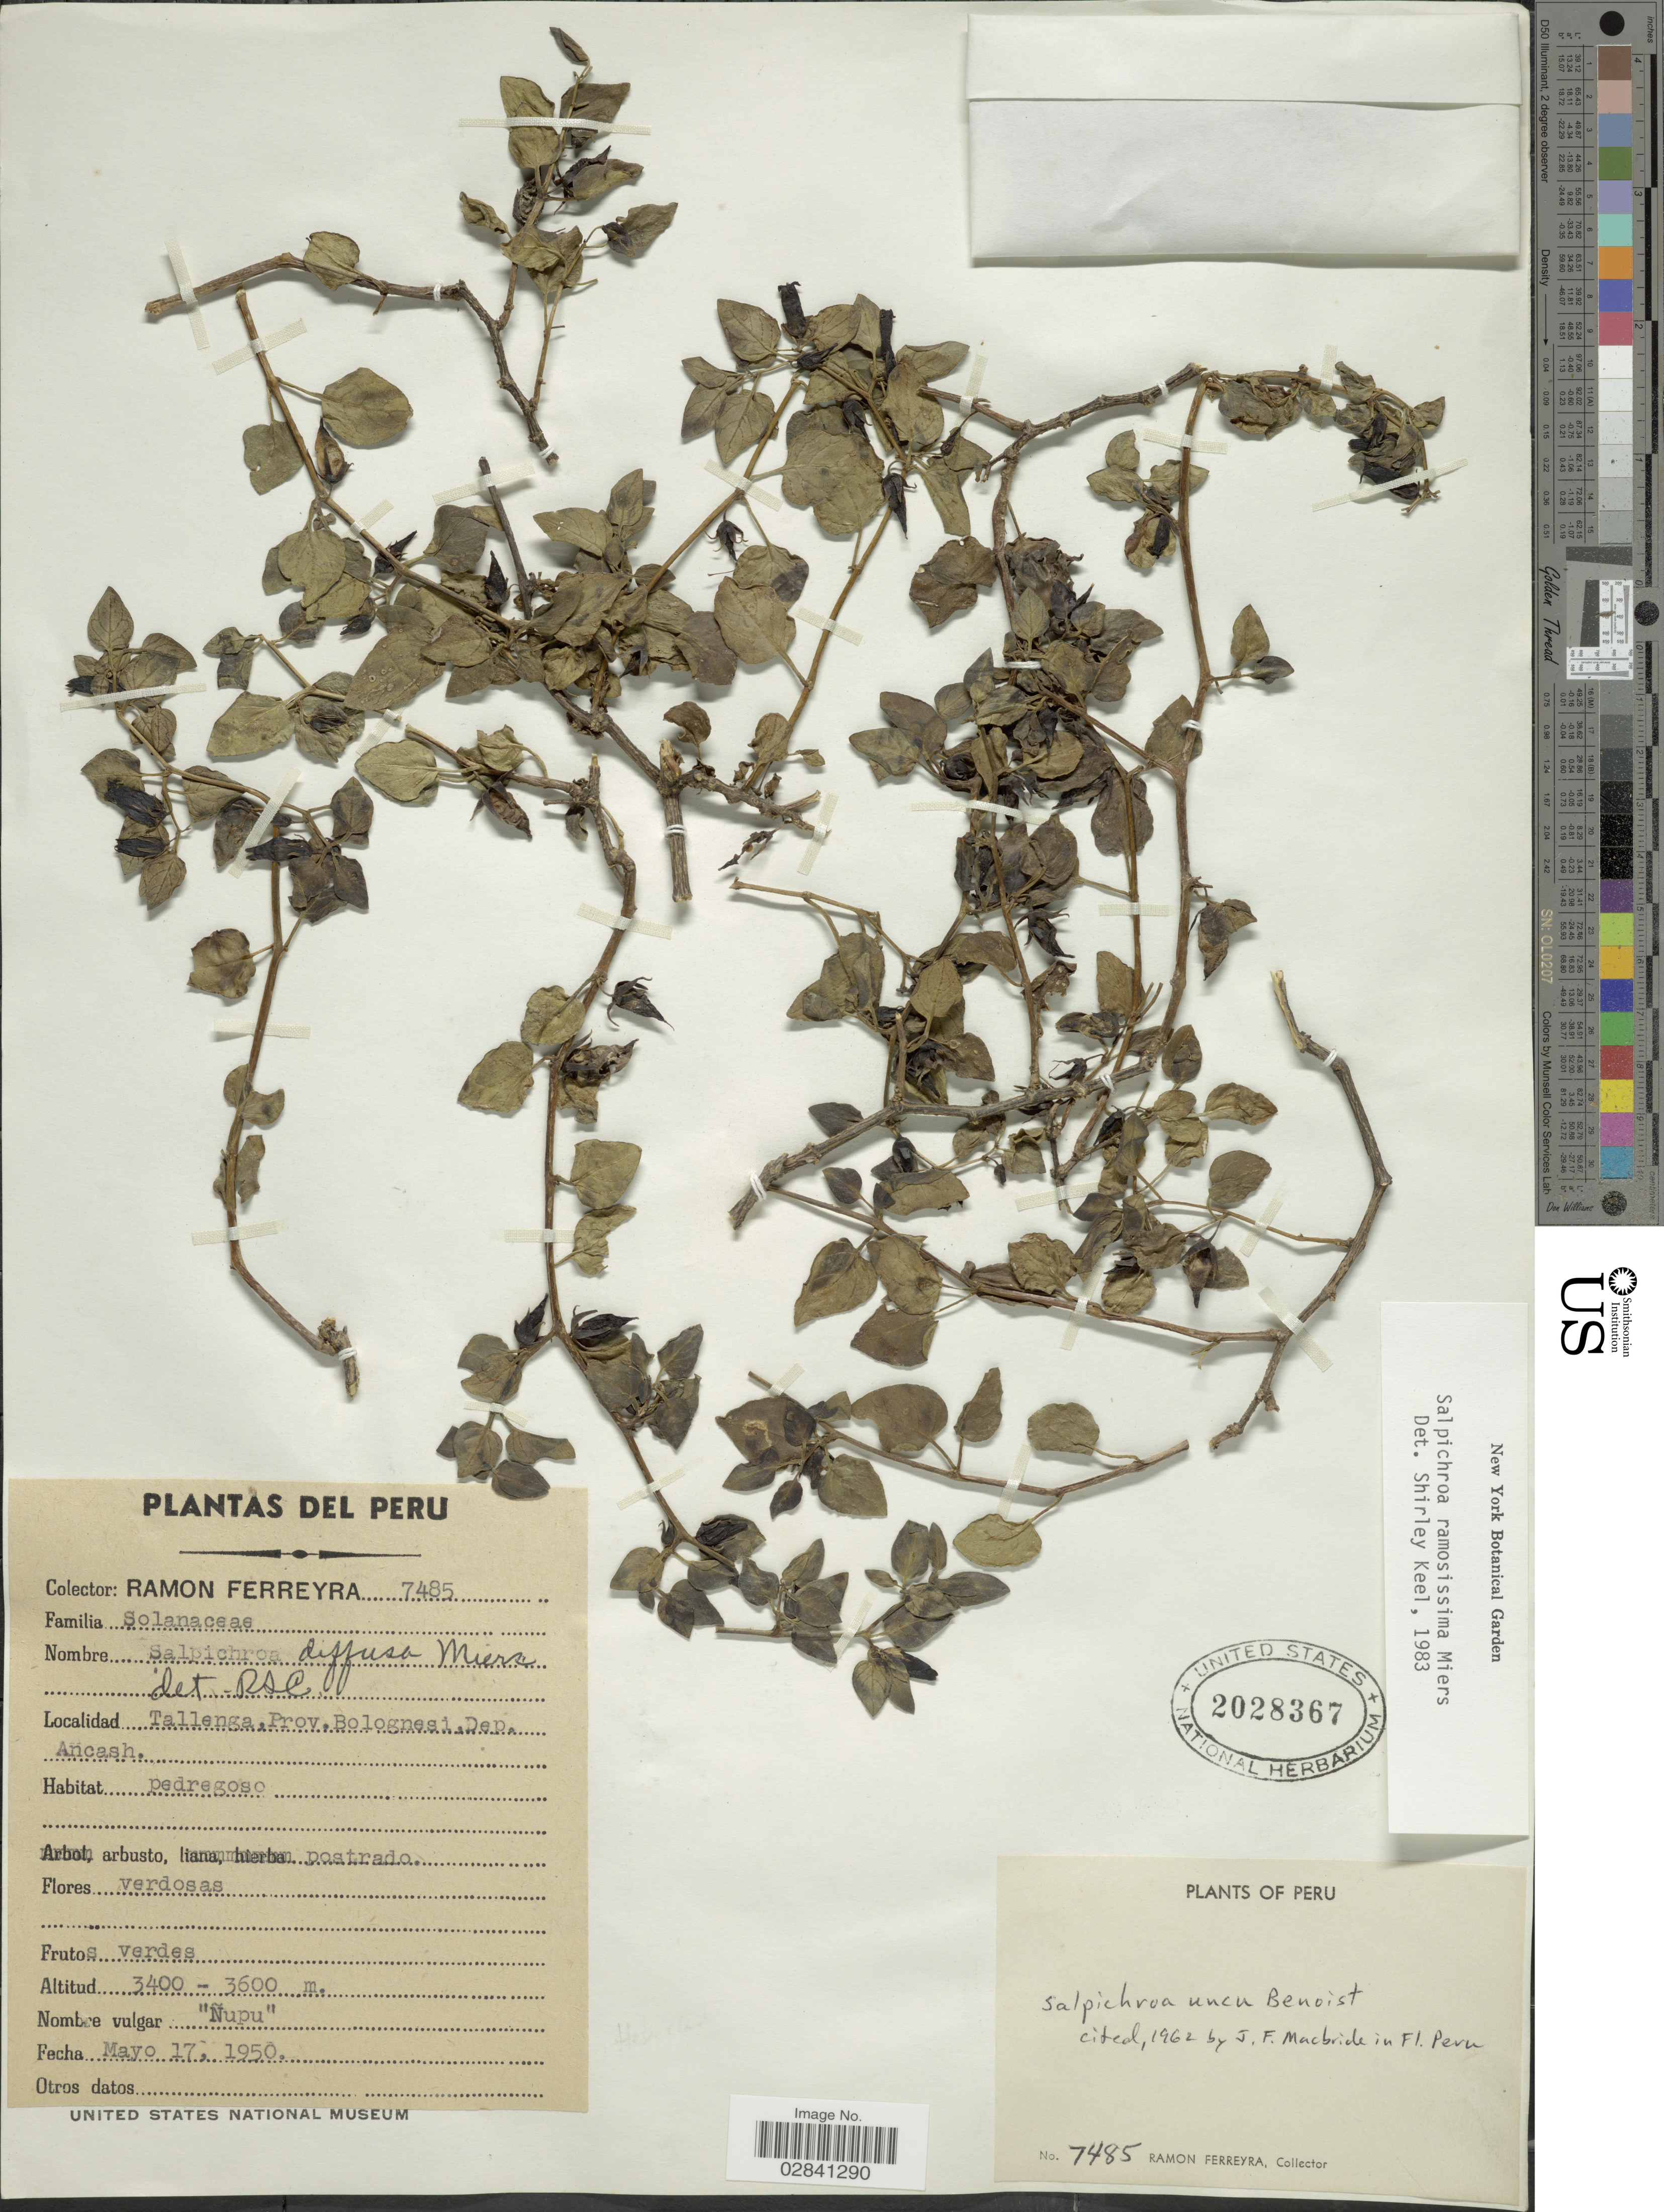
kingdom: Plantae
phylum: Tracheophyta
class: Magnoliopsida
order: Solanales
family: Solanaceae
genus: Salpichroa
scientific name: Salpichroa ramosissima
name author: Miers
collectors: R. A. Ferreyra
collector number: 7485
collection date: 1950-05-17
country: Peru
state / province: Ancash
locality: Tallenga, Prov. Bolognesi. Dep. Ancash.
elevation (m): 3400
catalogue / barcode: US 2028367